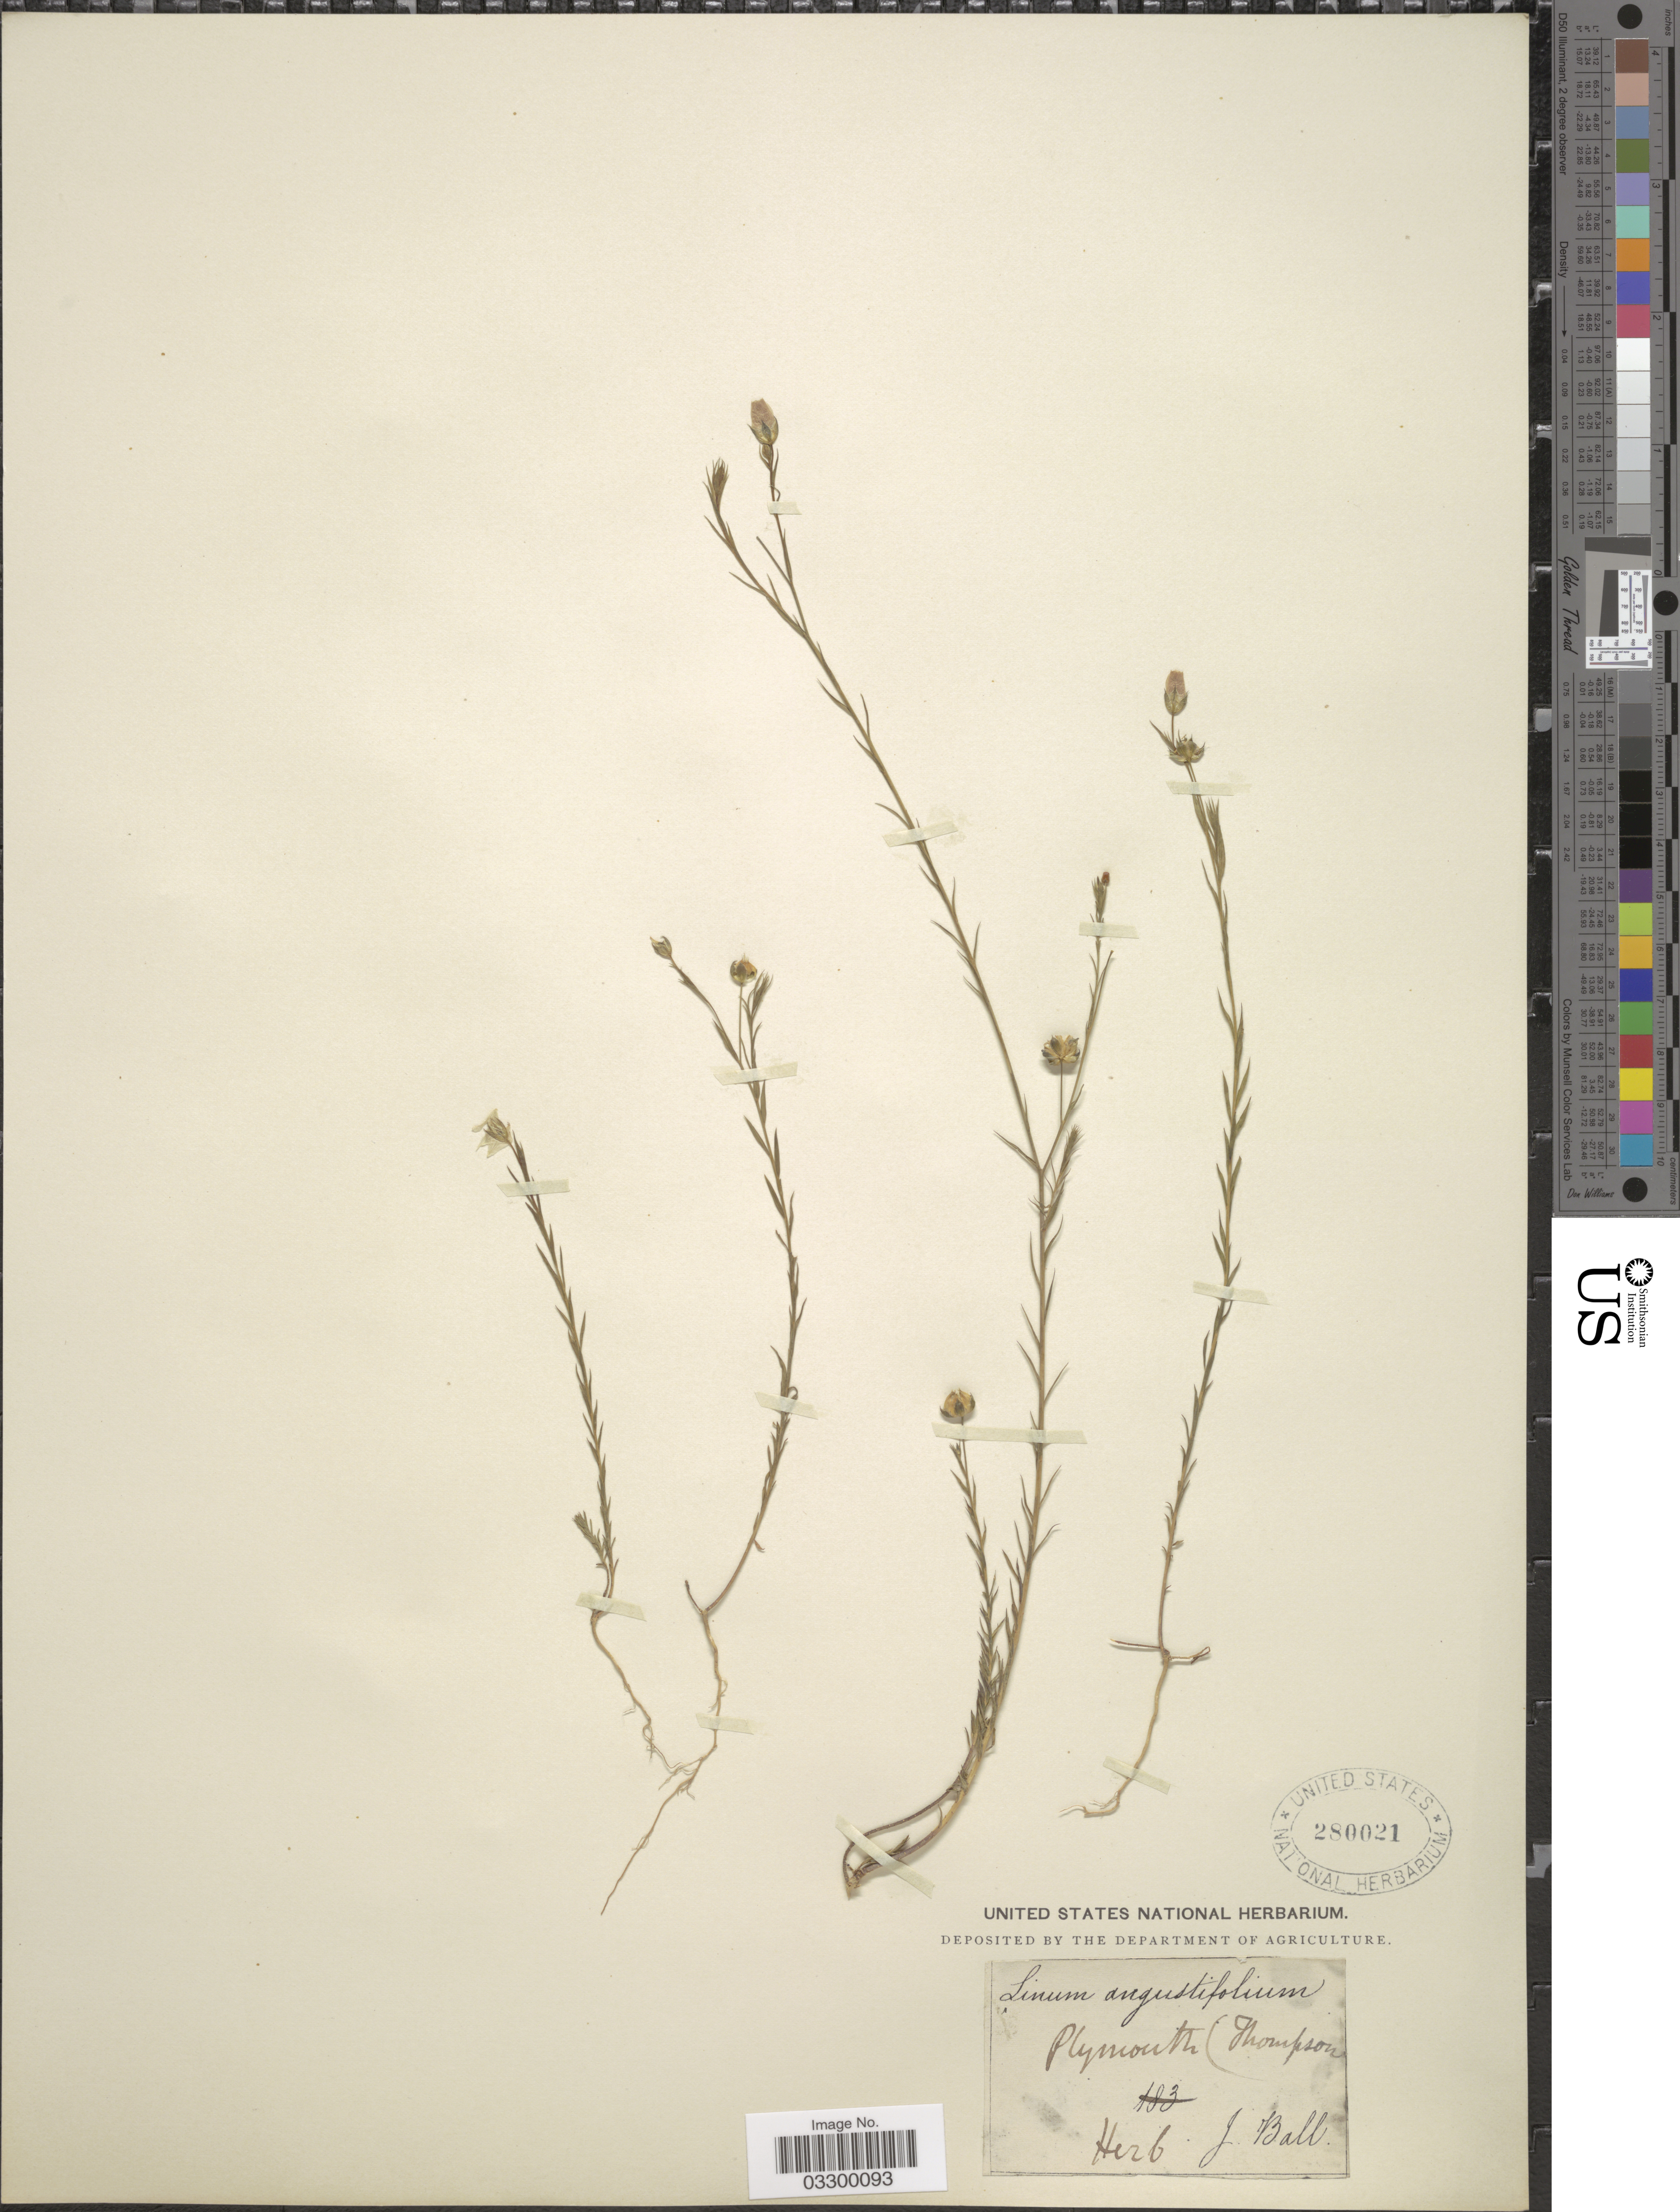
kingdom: Plantae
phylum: Tracheophyta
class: Magnoliopsida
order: Malpighiales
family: Linaceae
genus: Linum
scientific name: Linum angustifolium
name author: Huds.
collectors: ex herb. J. Ball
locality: Plymouth (Thompson).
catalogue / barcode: US 280021